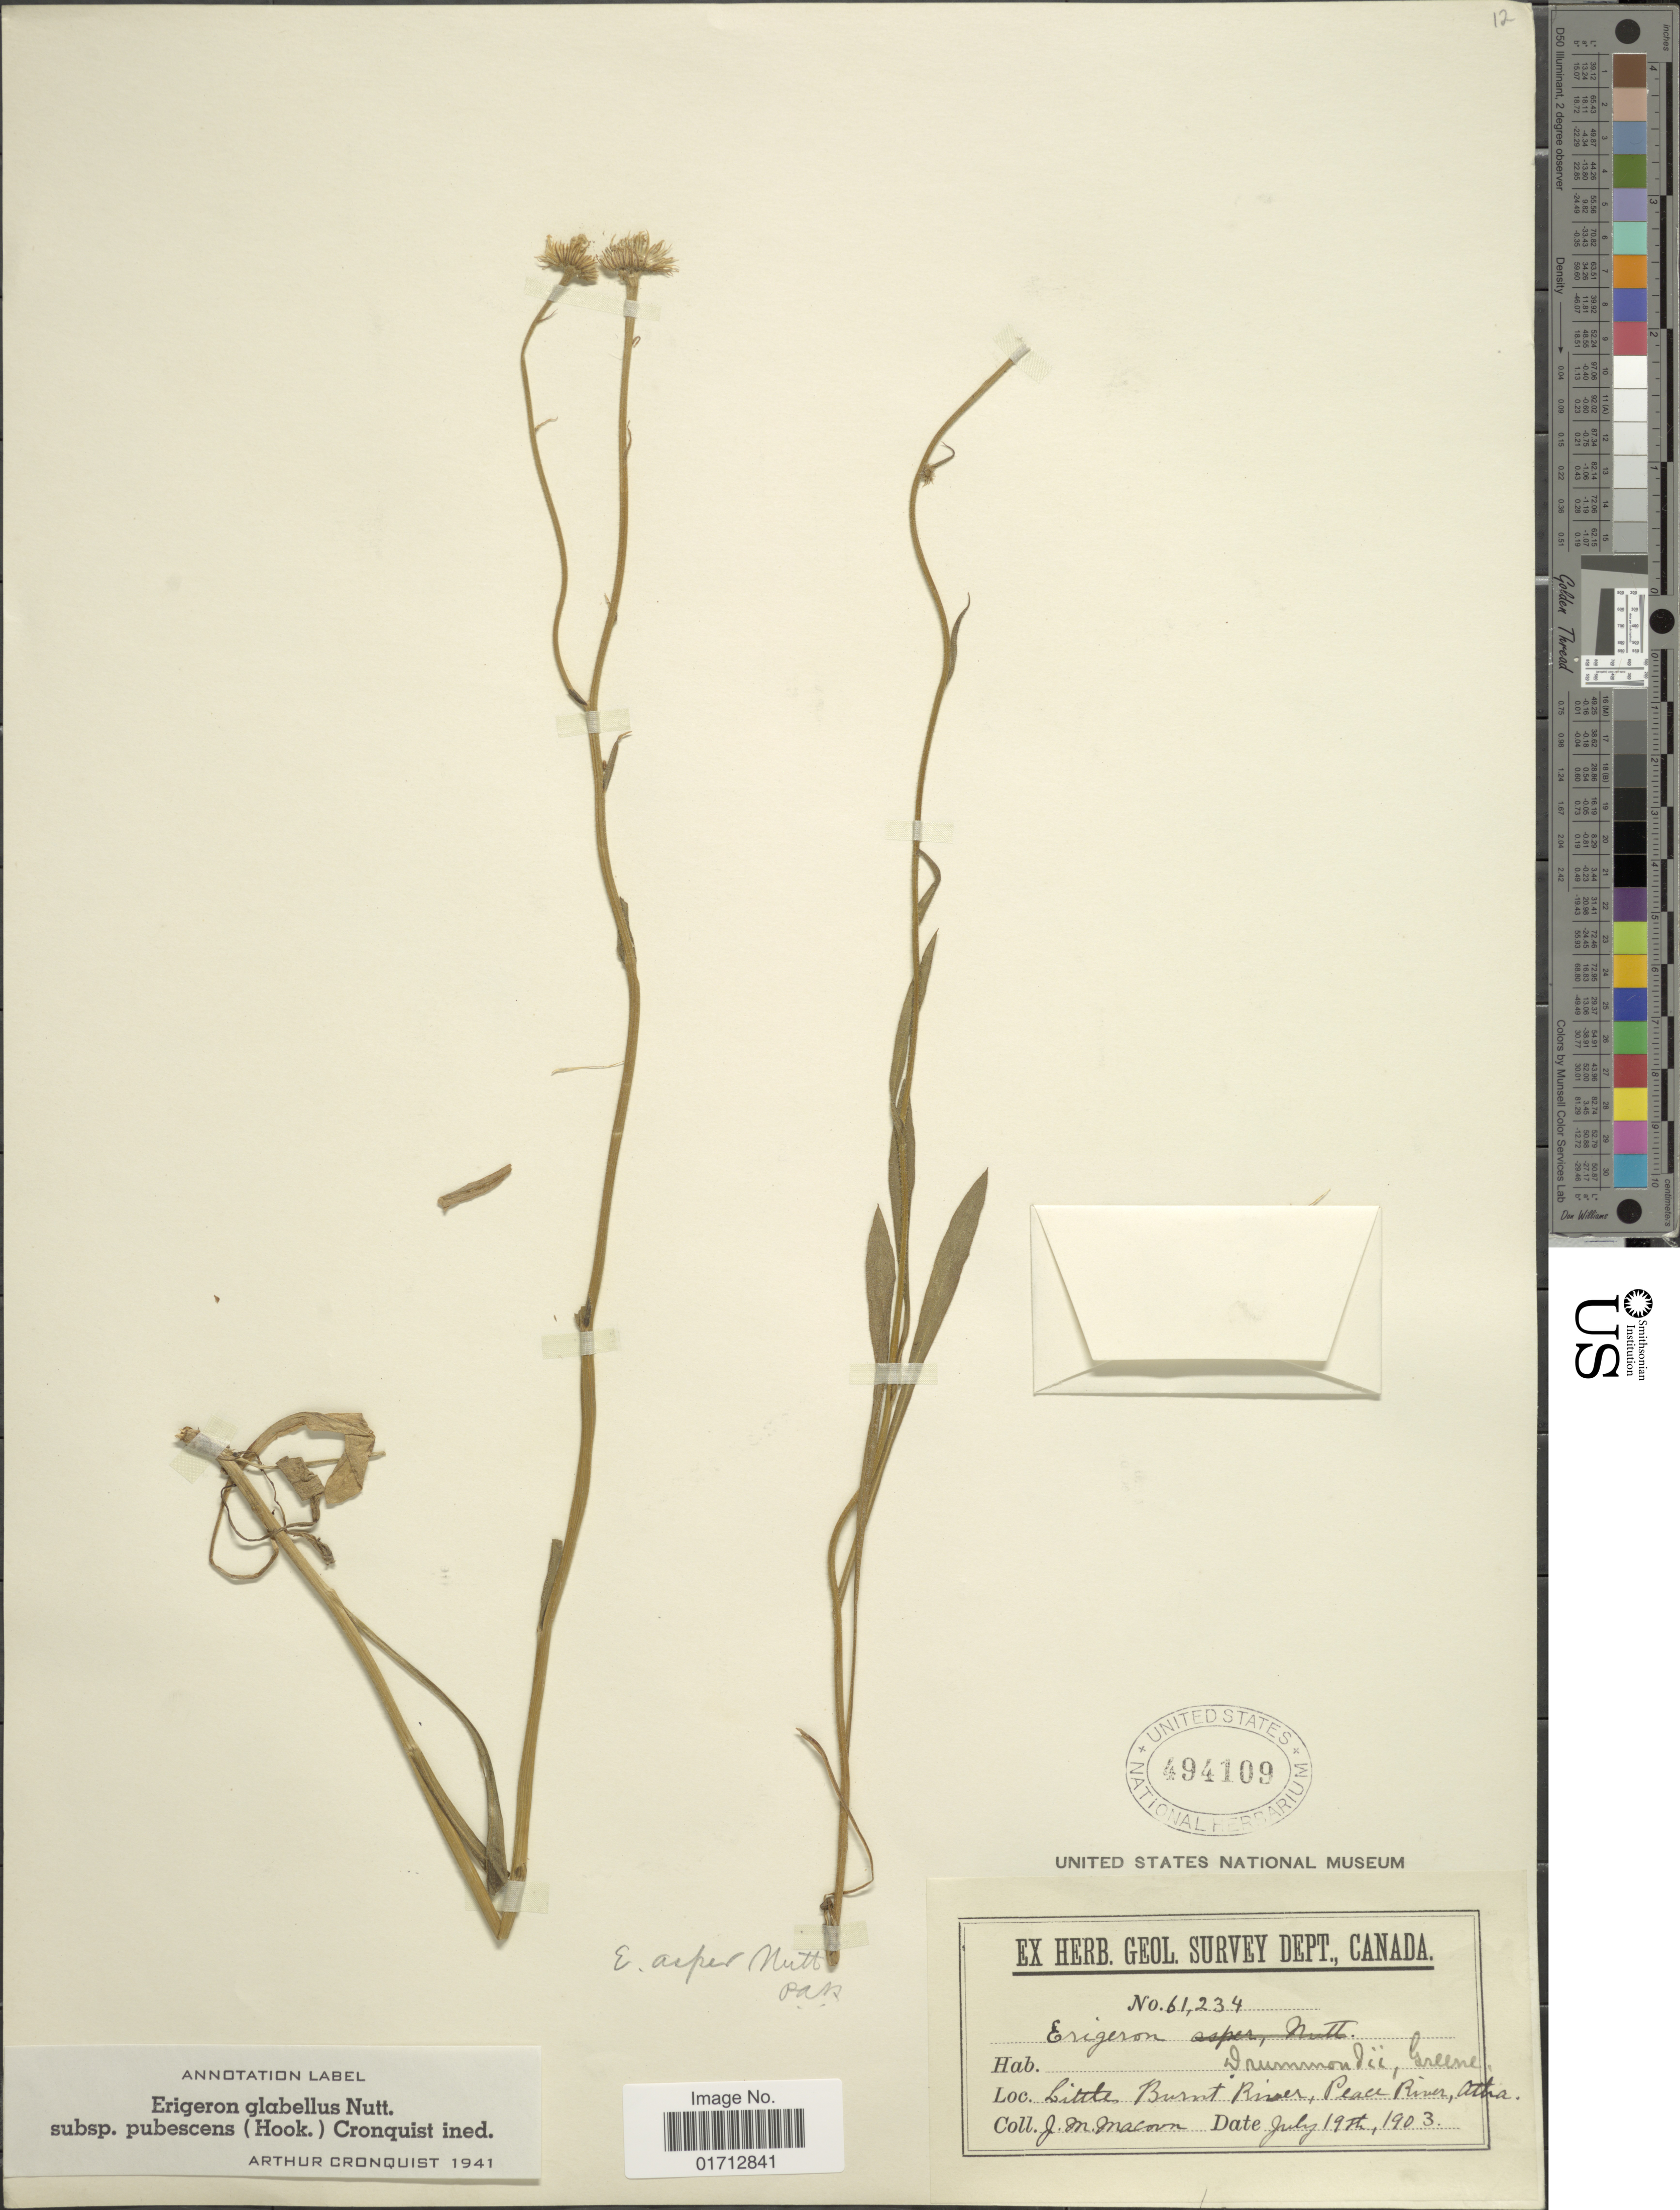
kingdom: Plantae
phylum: Tracheophyta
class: Magnoliopsida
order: Asterales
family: Asteraceae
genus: Erigeron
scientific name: Erigeron glabellus subsp. pubescens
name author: (Hook.) Cronq.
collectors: J. M. Macoun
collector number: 61234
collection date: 1903-07-19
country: Canada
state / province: Alberta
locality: Little Burnt River, Peace River, Atha.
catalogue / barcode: US 494109